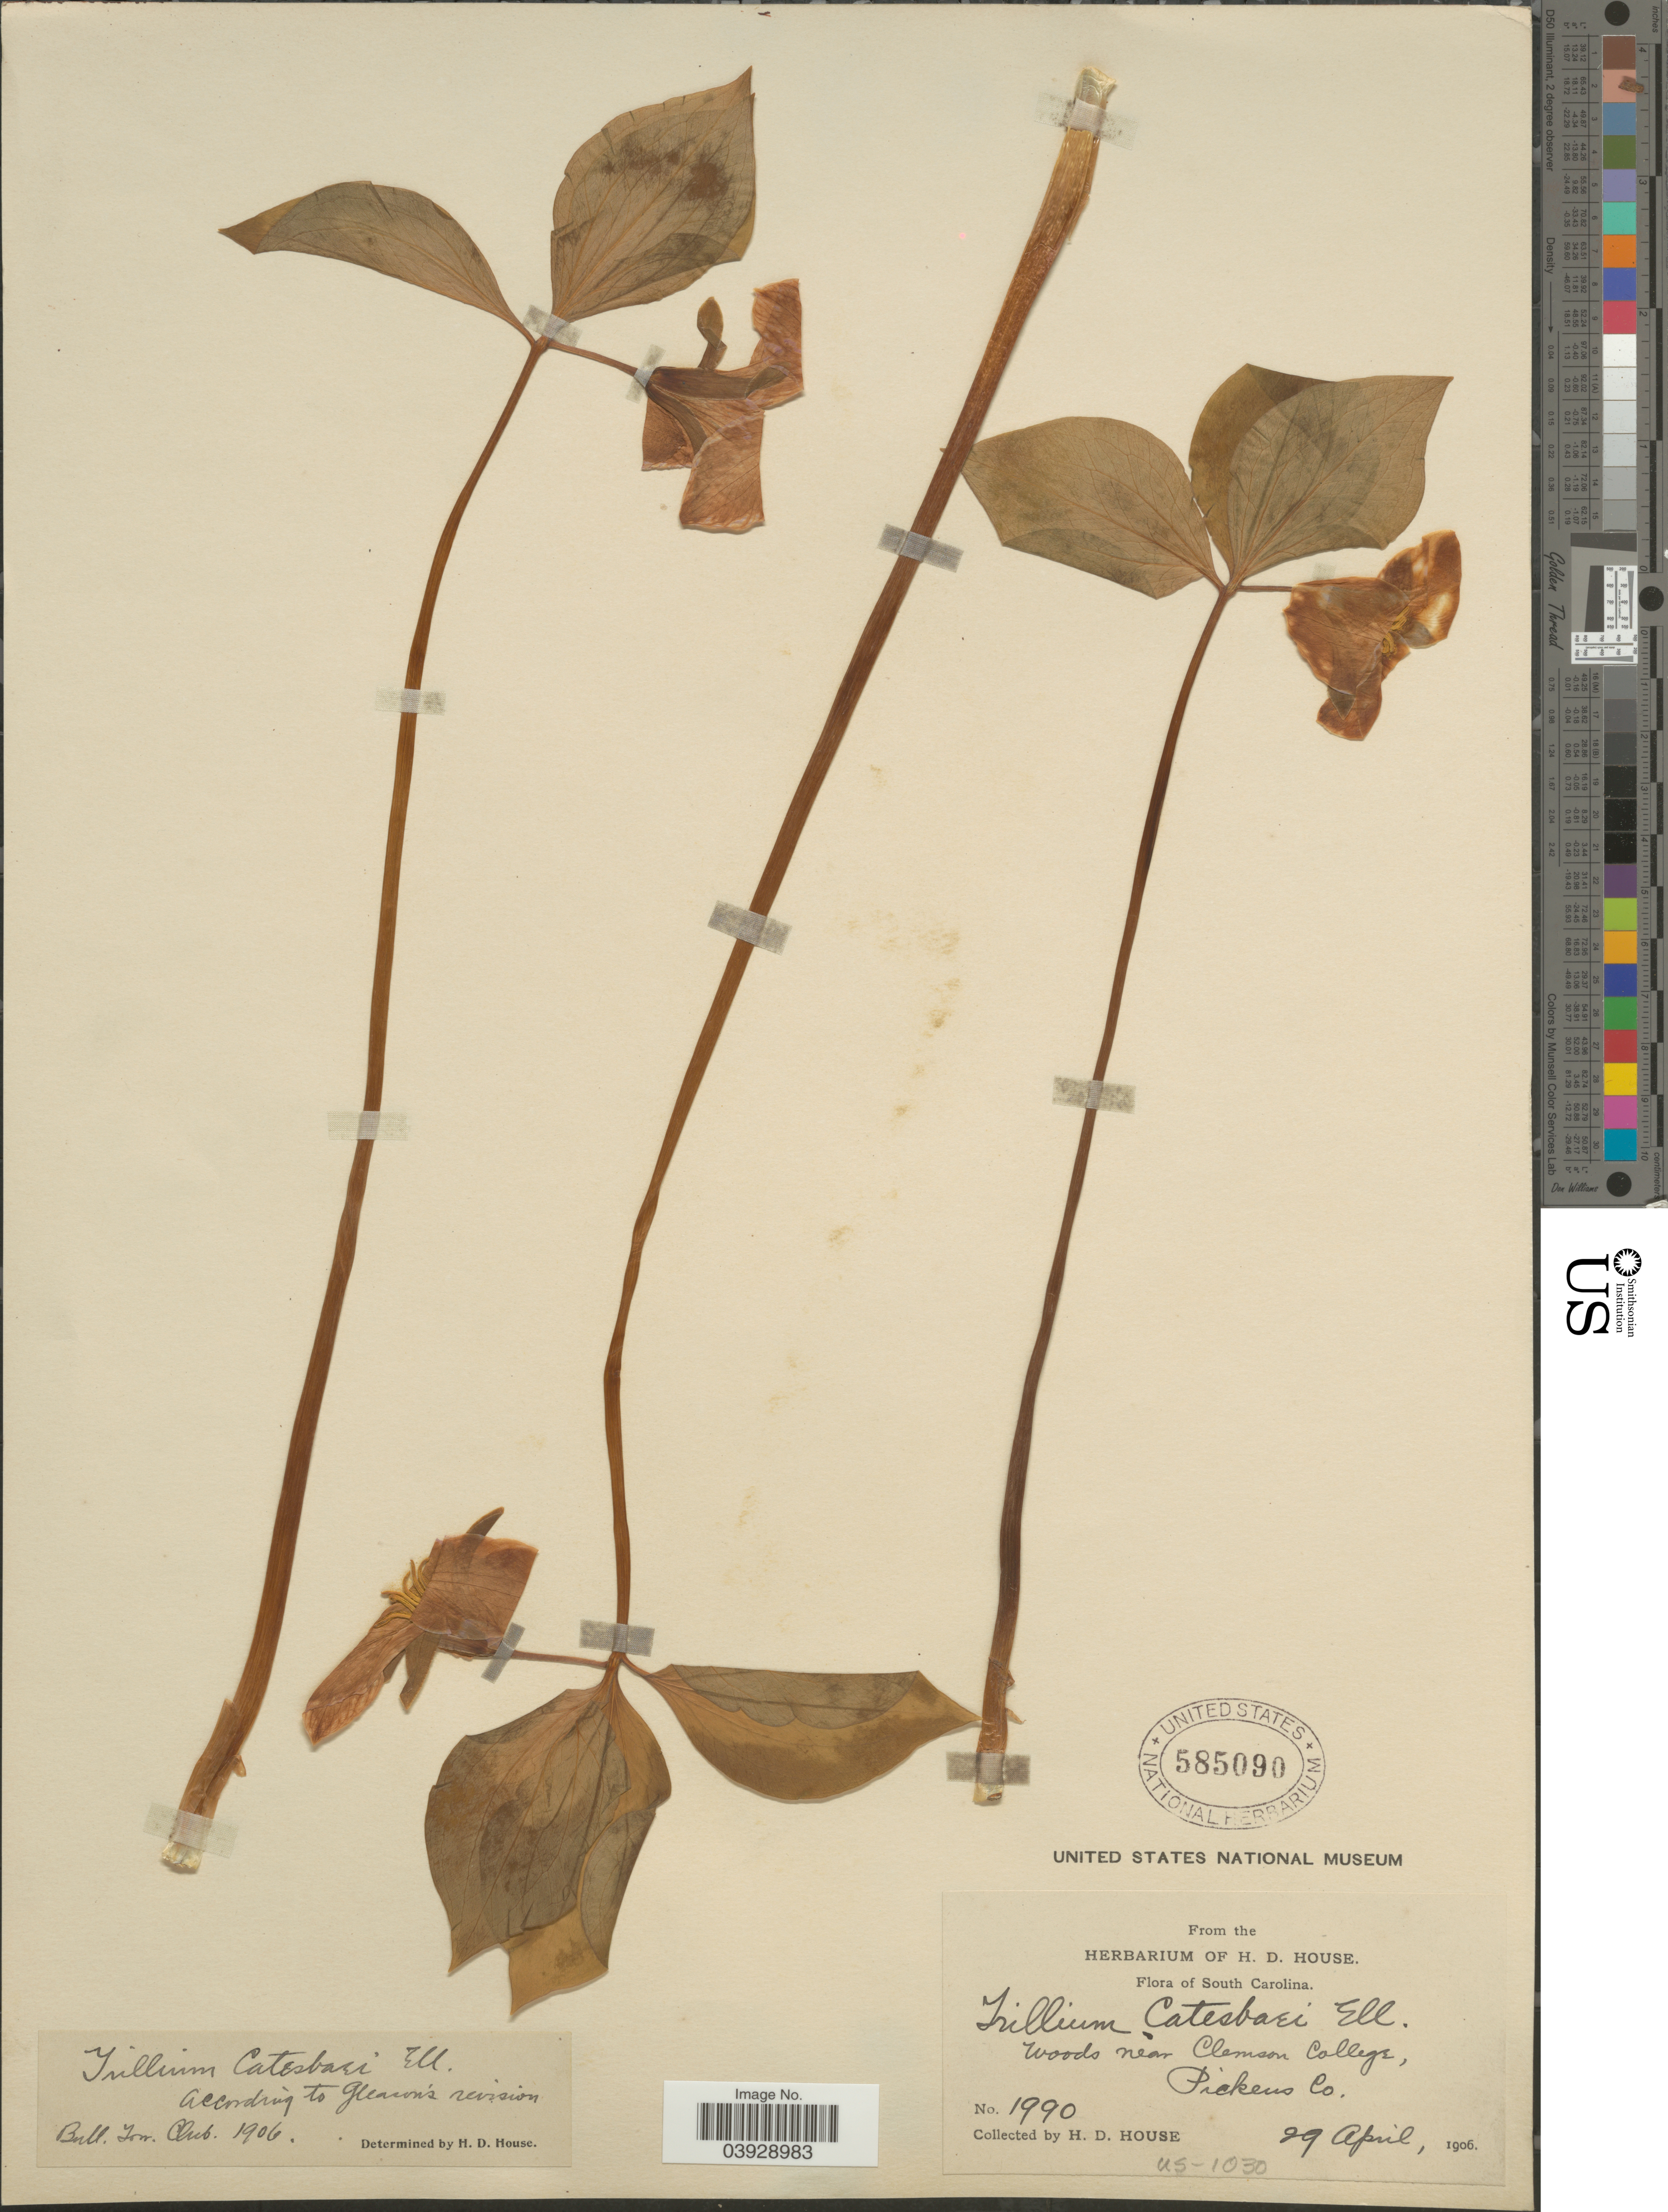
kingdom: Plantae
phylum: Tracheophyta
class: Liliopsida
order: Liliales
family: Melanthiaceae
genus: Trillium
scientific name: Trillium catesbaei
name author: Elliott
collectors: H. D. House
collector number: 1990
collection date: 1906-04-29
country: United States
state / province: South Carolina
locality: Near Clemson College, Pickens Co.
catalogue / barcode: US 585090